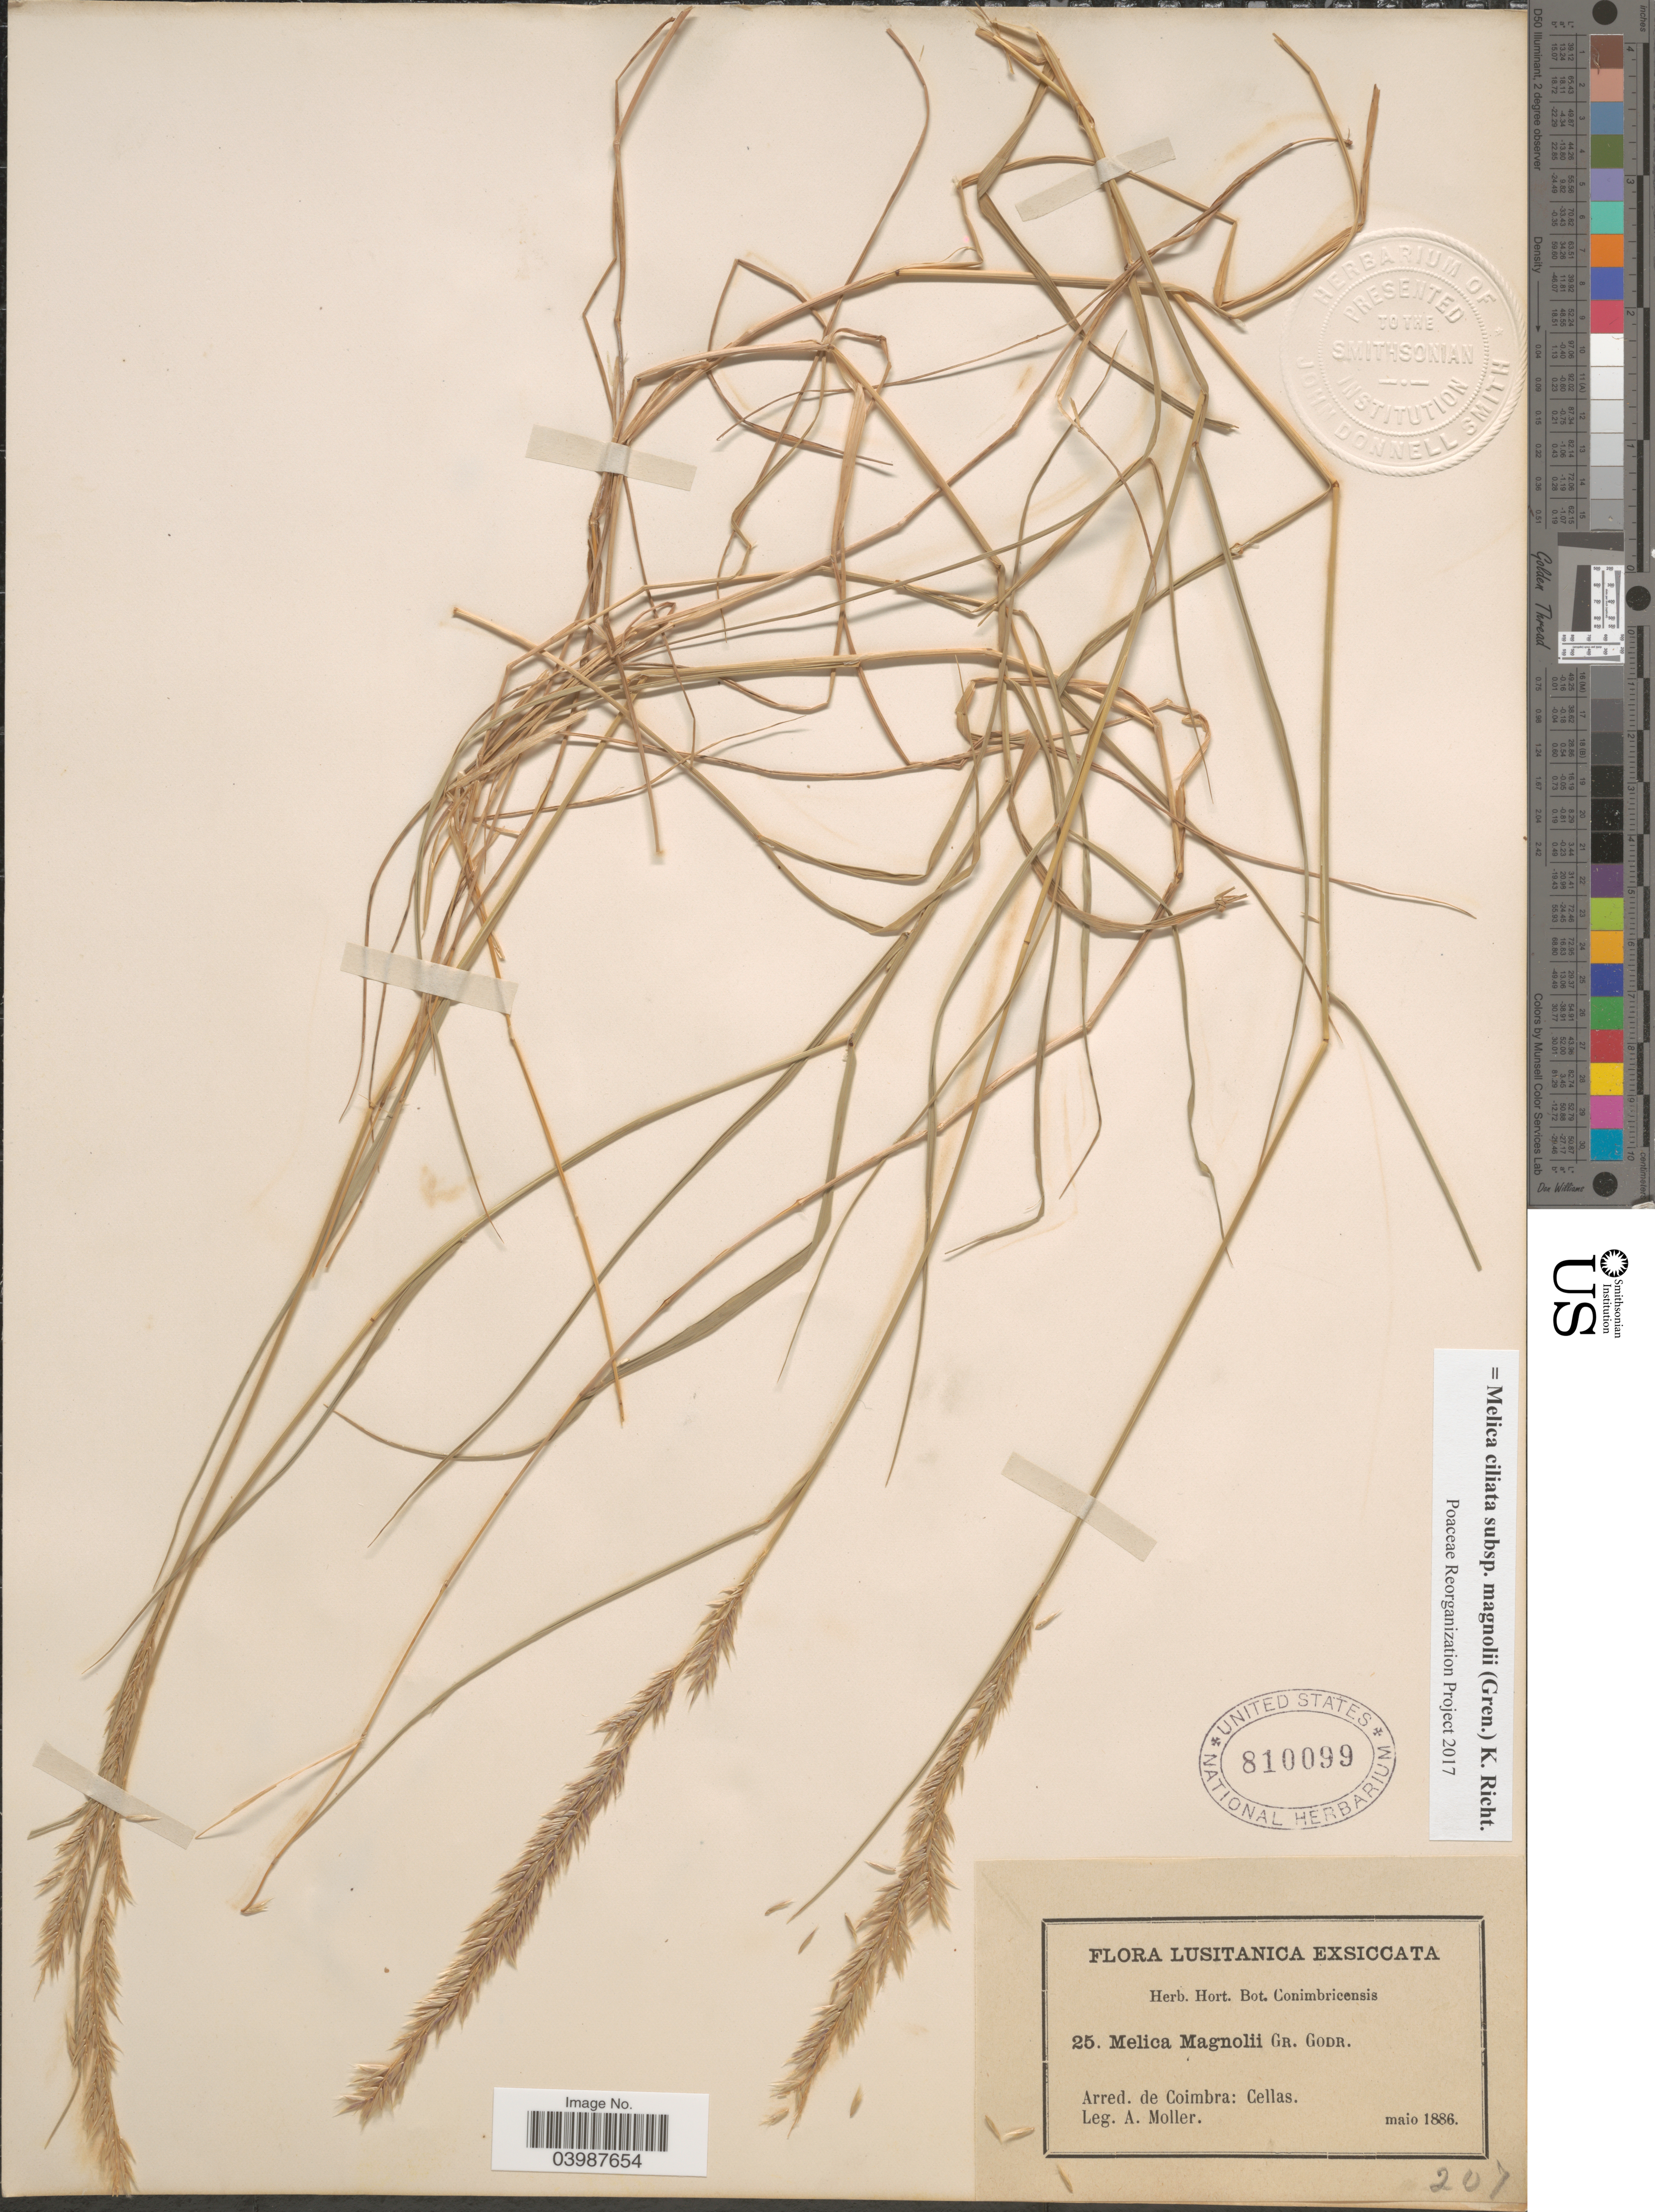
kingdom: Plantae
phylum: Tracheophyta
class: Liliopsida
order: Poales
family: Poaceae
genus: Melica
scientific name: Melica ciliata subsp. magnolii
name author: K. Richt.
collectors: A. Moller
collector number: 25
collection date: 1886-05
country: Portugal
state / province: Coimbra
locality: Lusitanica. Arred. de Coimbra: Cellas.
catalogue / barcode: US 810099